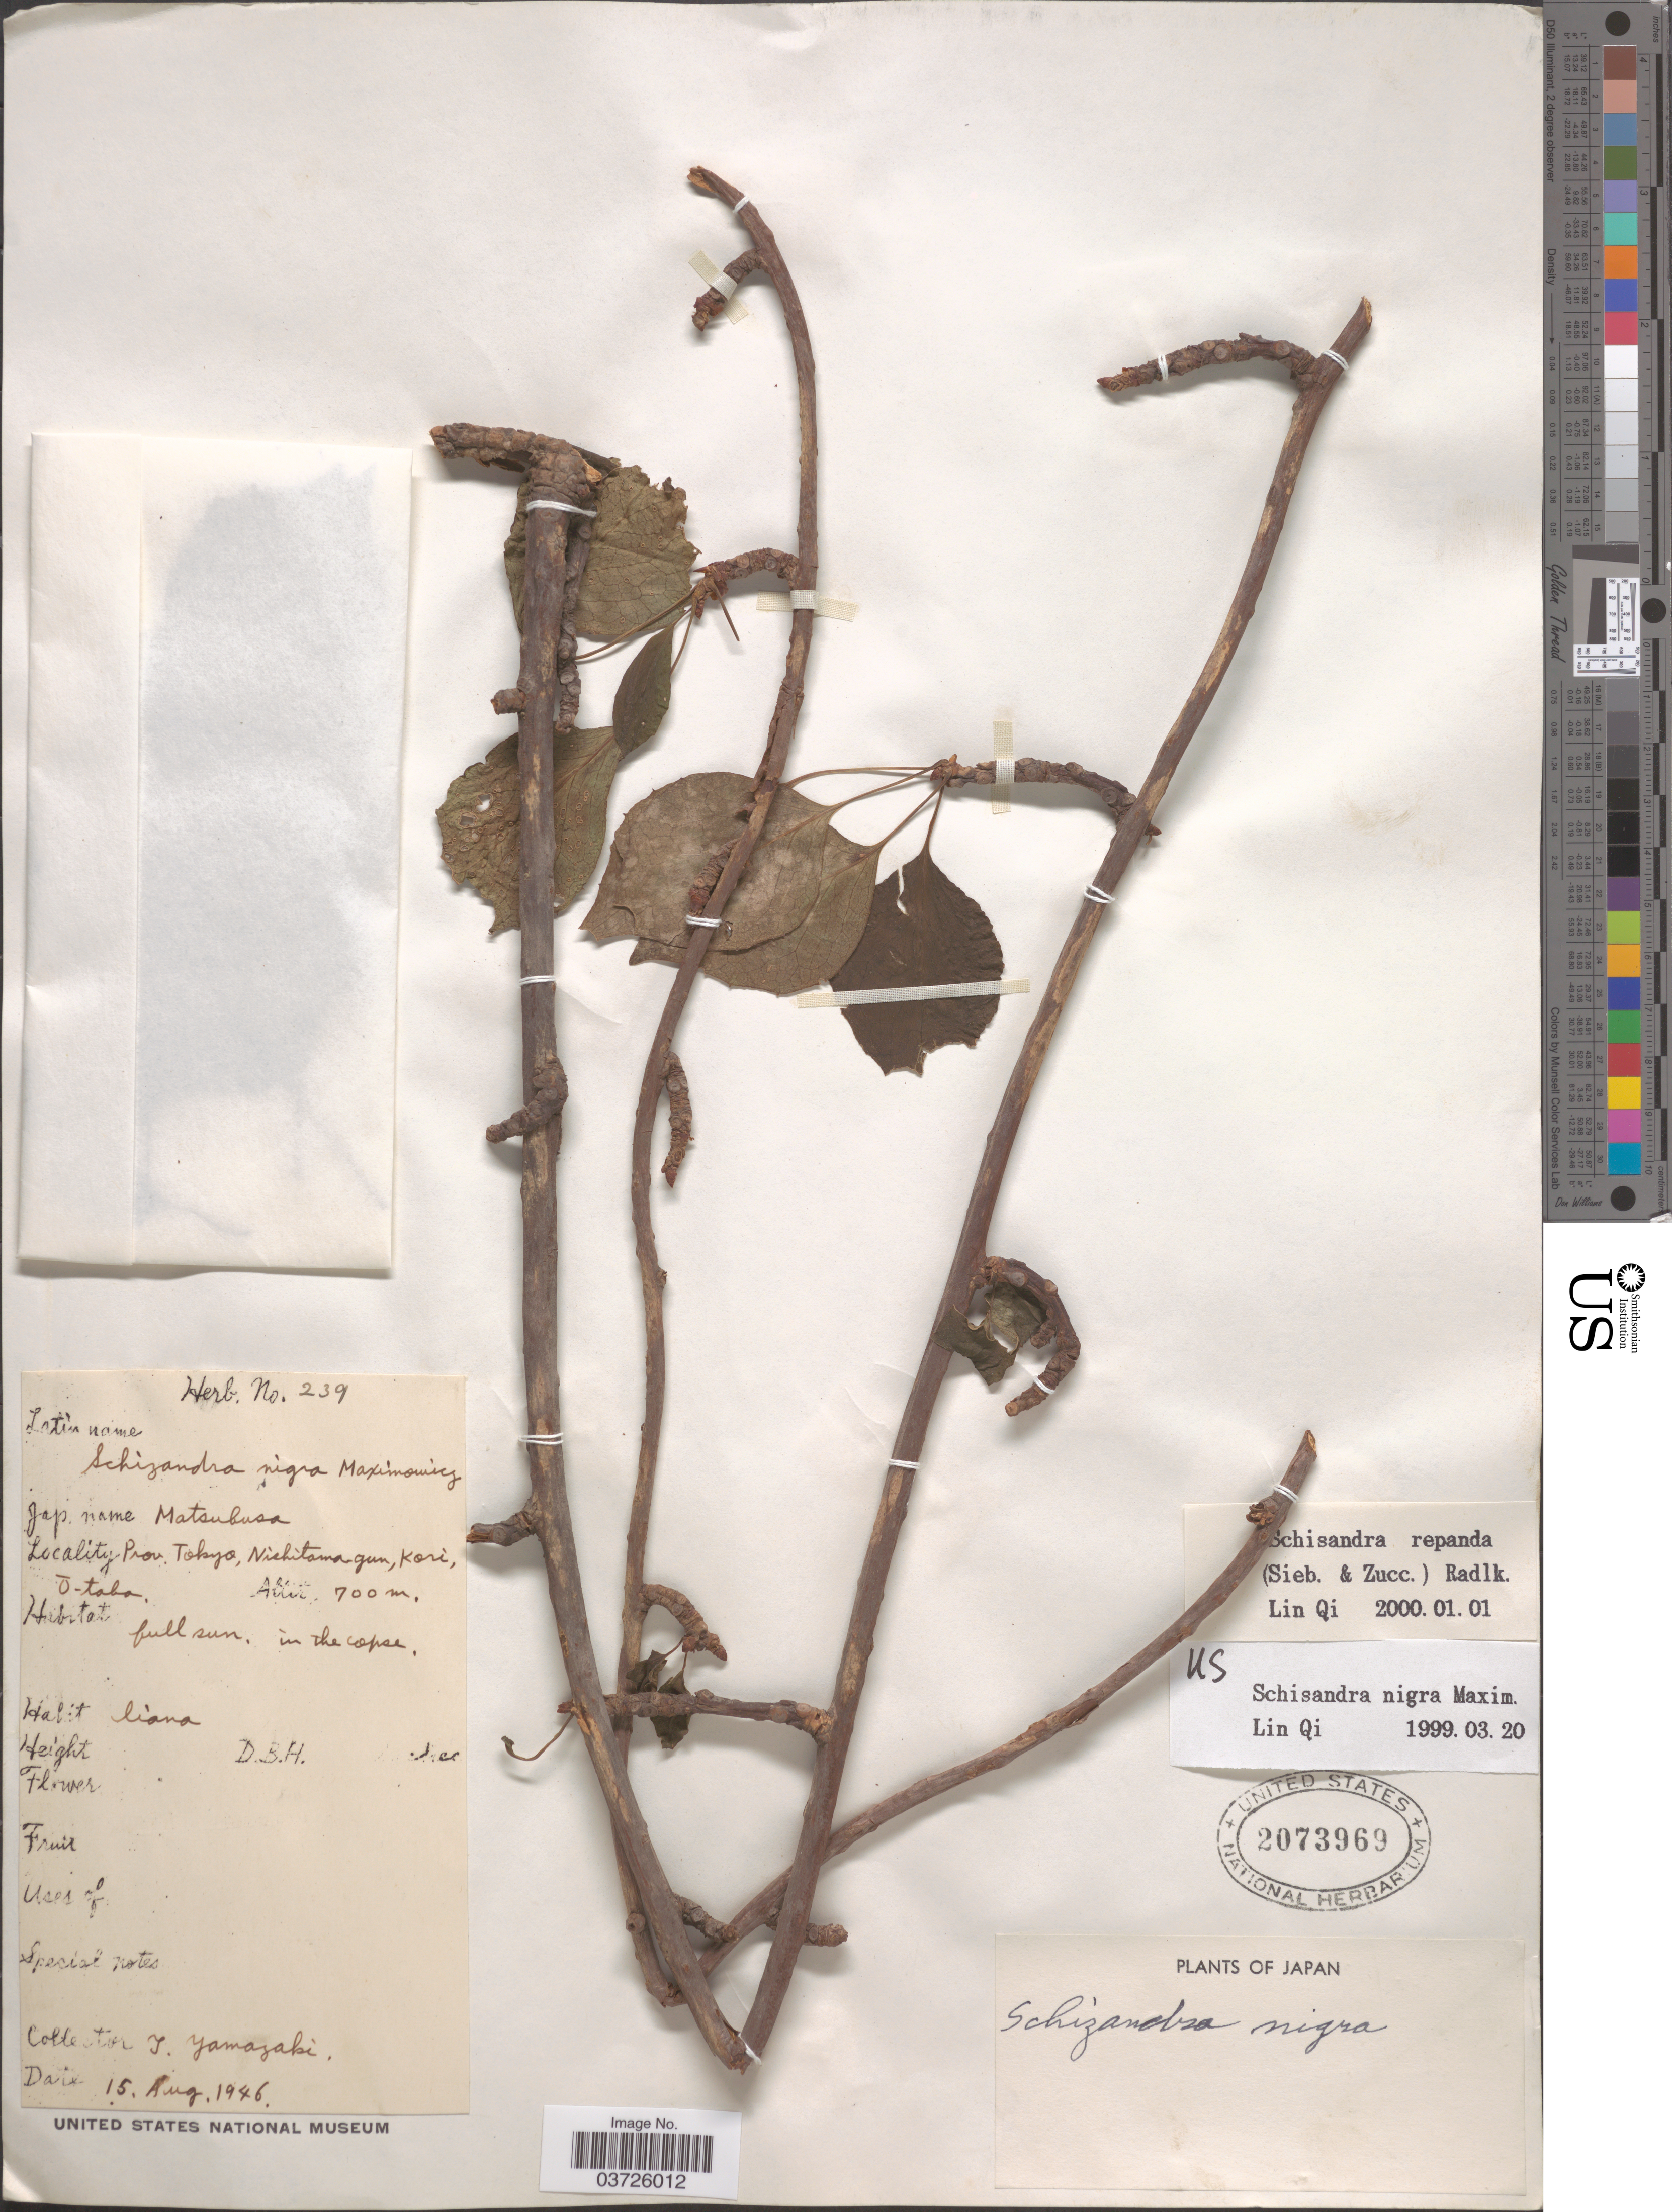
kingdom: Plantae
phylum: Tracheophyta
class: Magnoliopsida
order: Austrobaileyales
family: Schisandraceae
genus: Schisandra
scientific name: Schisandra repanda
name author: (Siebold & Zucc.) Radlk.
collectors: T. Yamazaki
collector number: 239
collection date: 1946-08-15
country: Japan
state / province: Tokyo, Federal City of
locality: Prov. Tokyo, Nichitama-gun, Kori, Ō-taba.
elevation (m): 700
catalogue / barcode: US 2073969